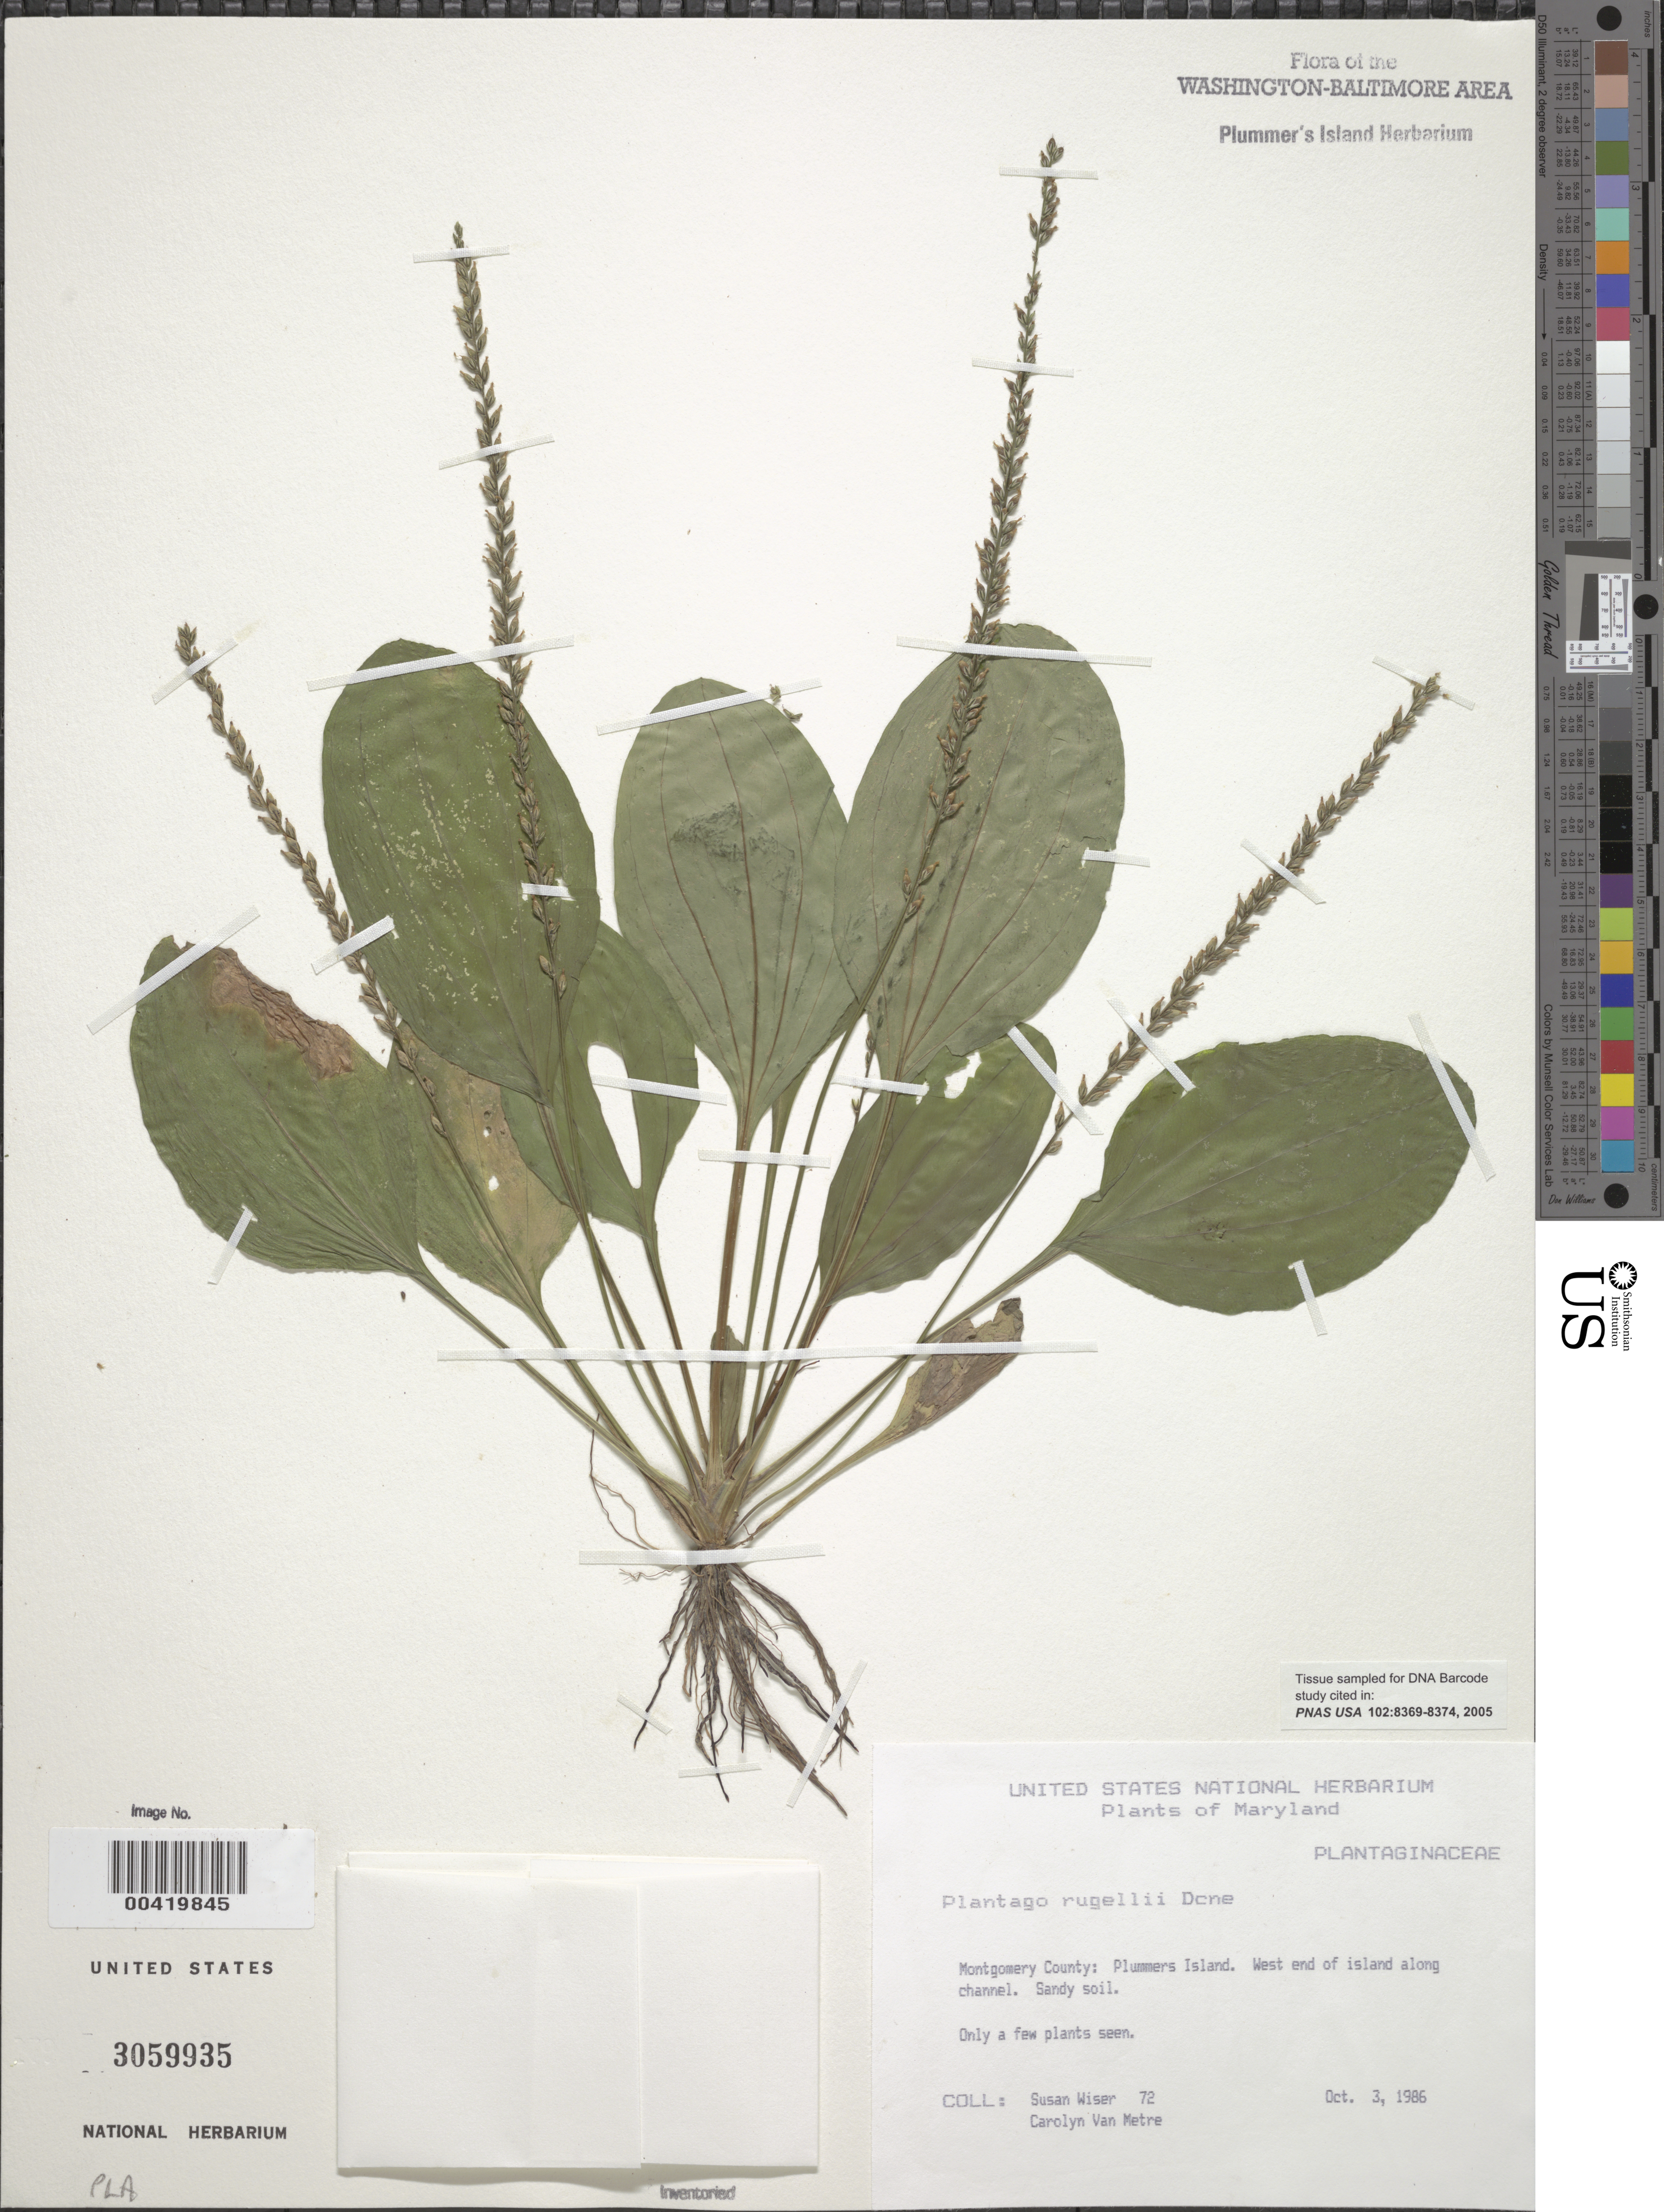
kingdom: Plantae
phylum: Tracheophyta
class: Magnoliopsida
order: Lamiales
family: Plantaginaceae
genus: Plantago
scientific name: Plantago rugelii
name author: Decne.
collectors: S. Wiser & C. Van metre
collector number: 72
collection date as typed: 03 Oct 1986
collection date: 1986-10-03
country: United States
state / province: Maryland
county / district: Montgomery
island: Plummers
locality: Plummer's Island; west end of island along Channel. C. & O. Canal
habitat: Sandy soil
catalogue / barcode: US 3059935